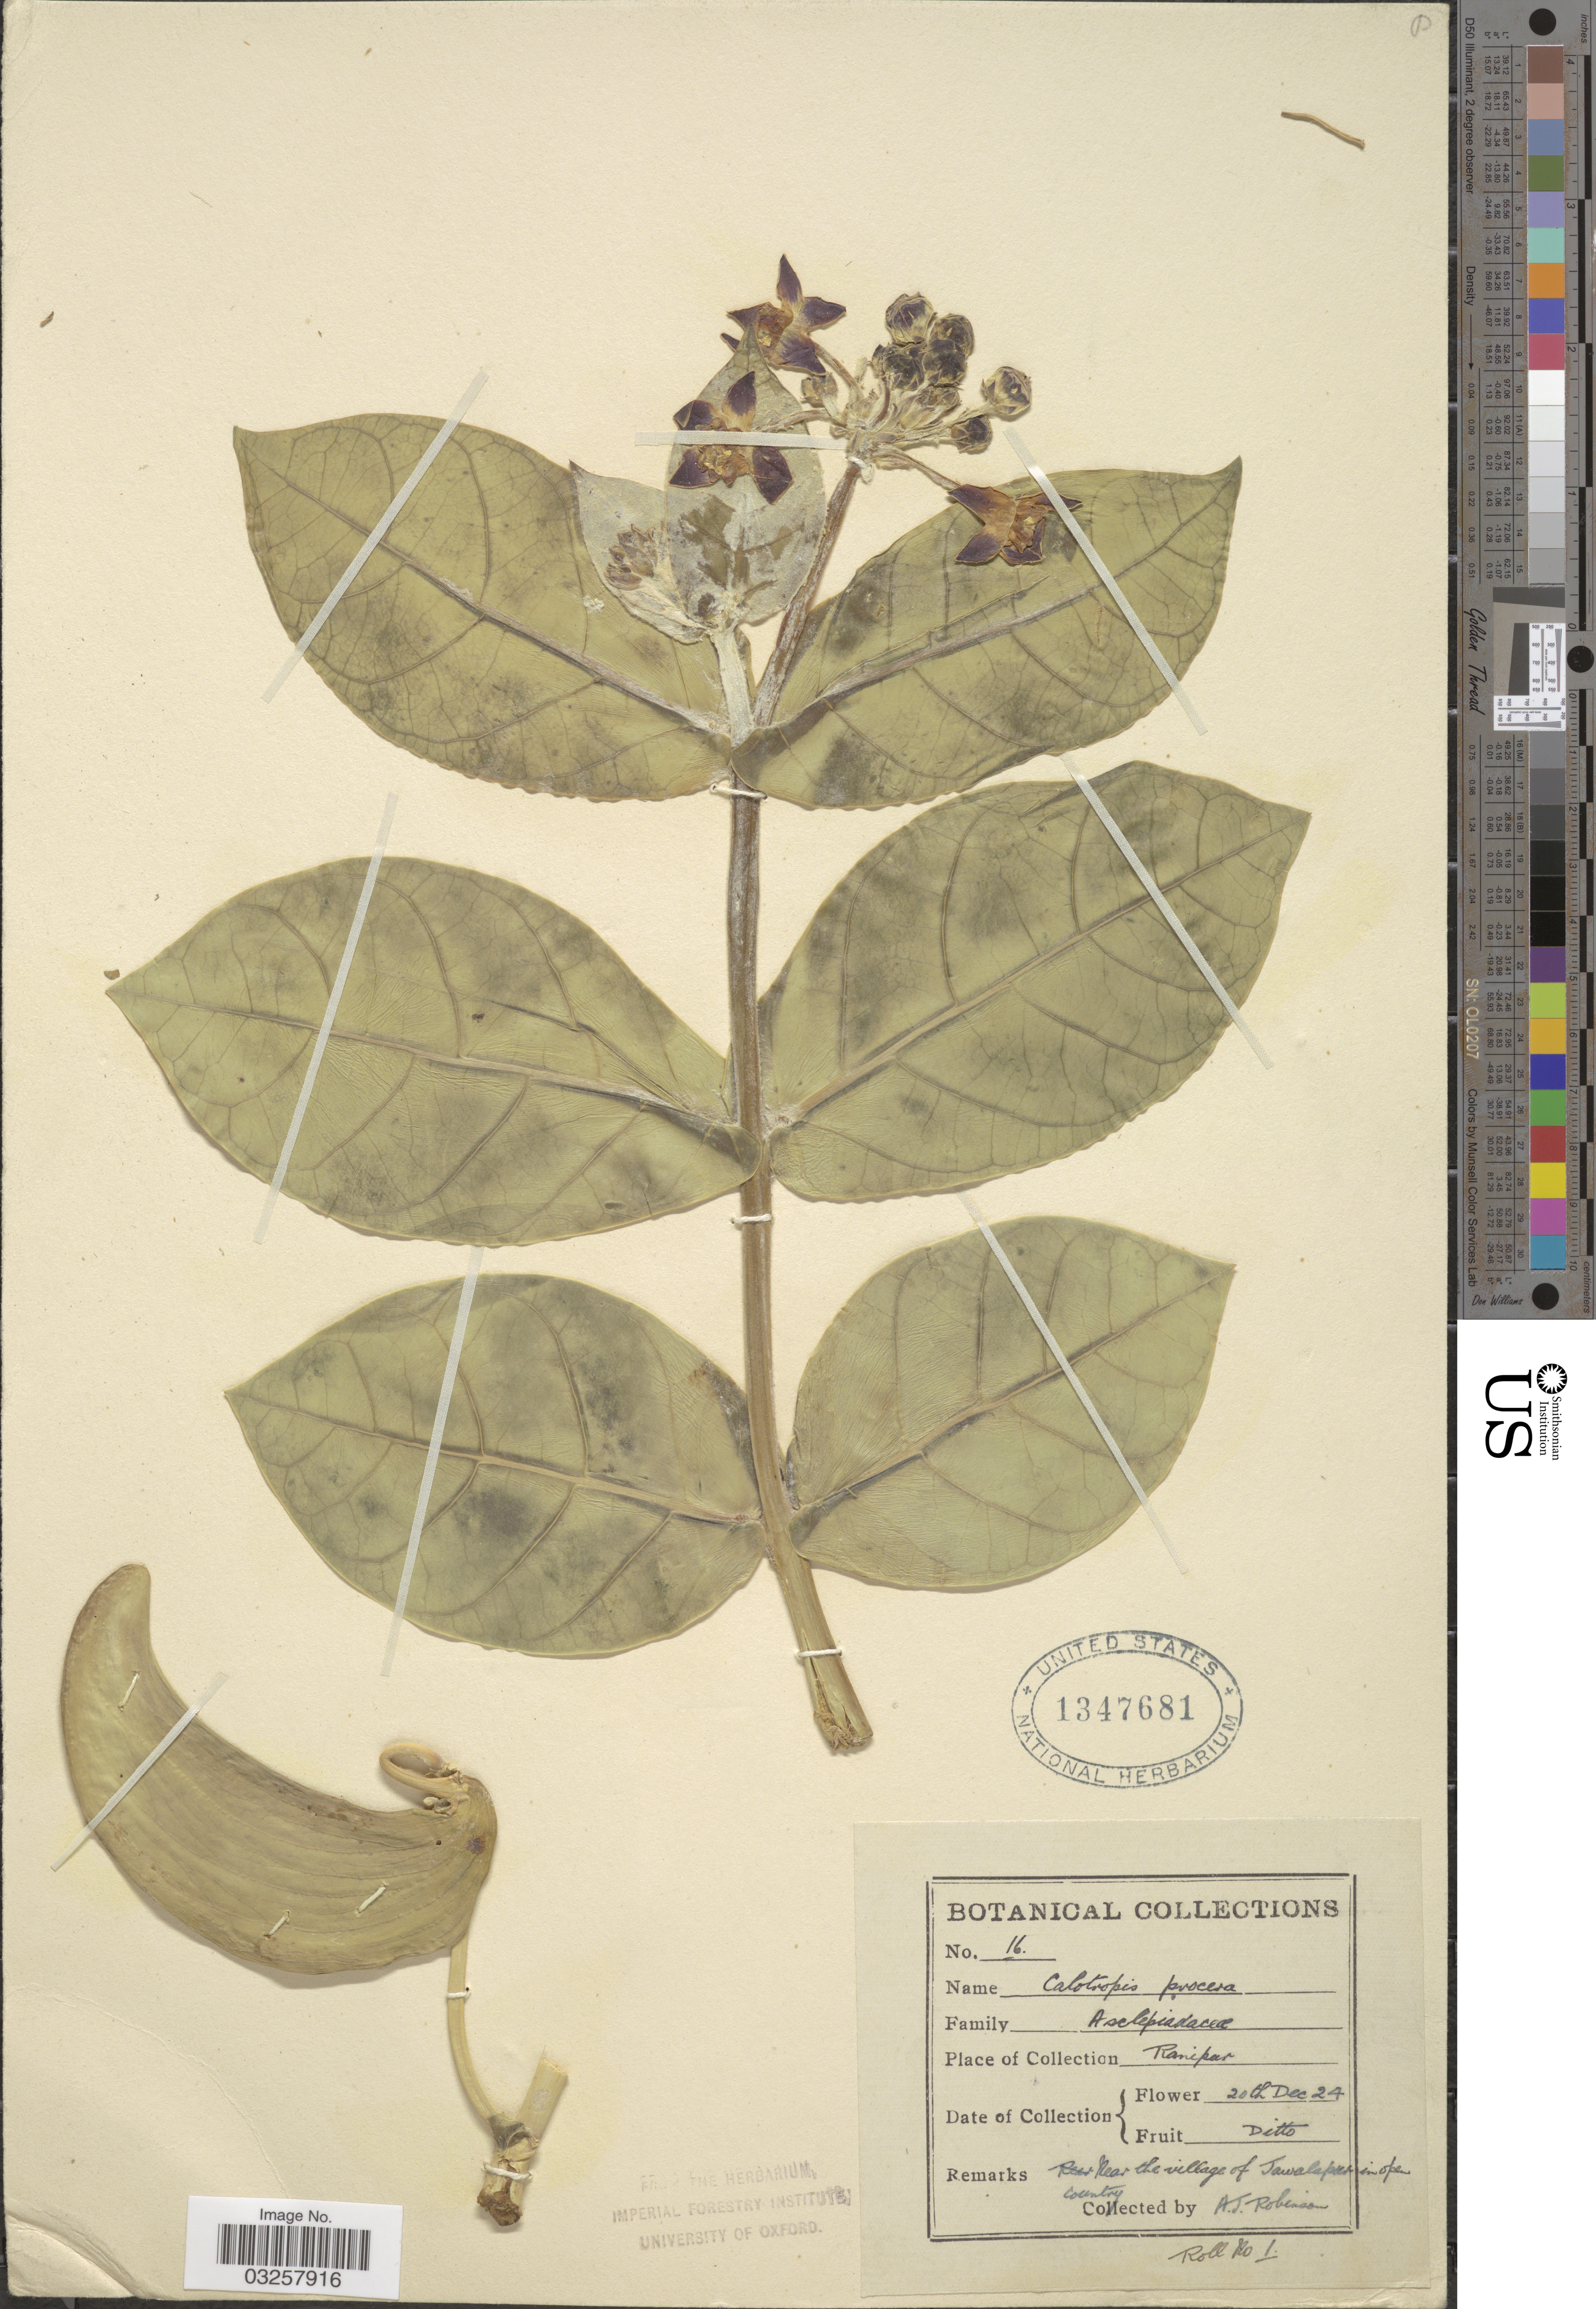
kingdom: Plantae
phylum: Tracheophyta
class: Magnoliopsida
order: Gentianales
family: Apocynaceae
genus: Calotropis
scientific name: Calotropis procera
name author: (Aiton) W.T. Aiton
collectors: A. J. Robinson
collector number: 16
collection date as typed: Transcribed d/m/y: 20/12/24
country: India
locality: Ranipur. Near the village of Jawalapur in open country.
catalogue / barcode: US 1347681